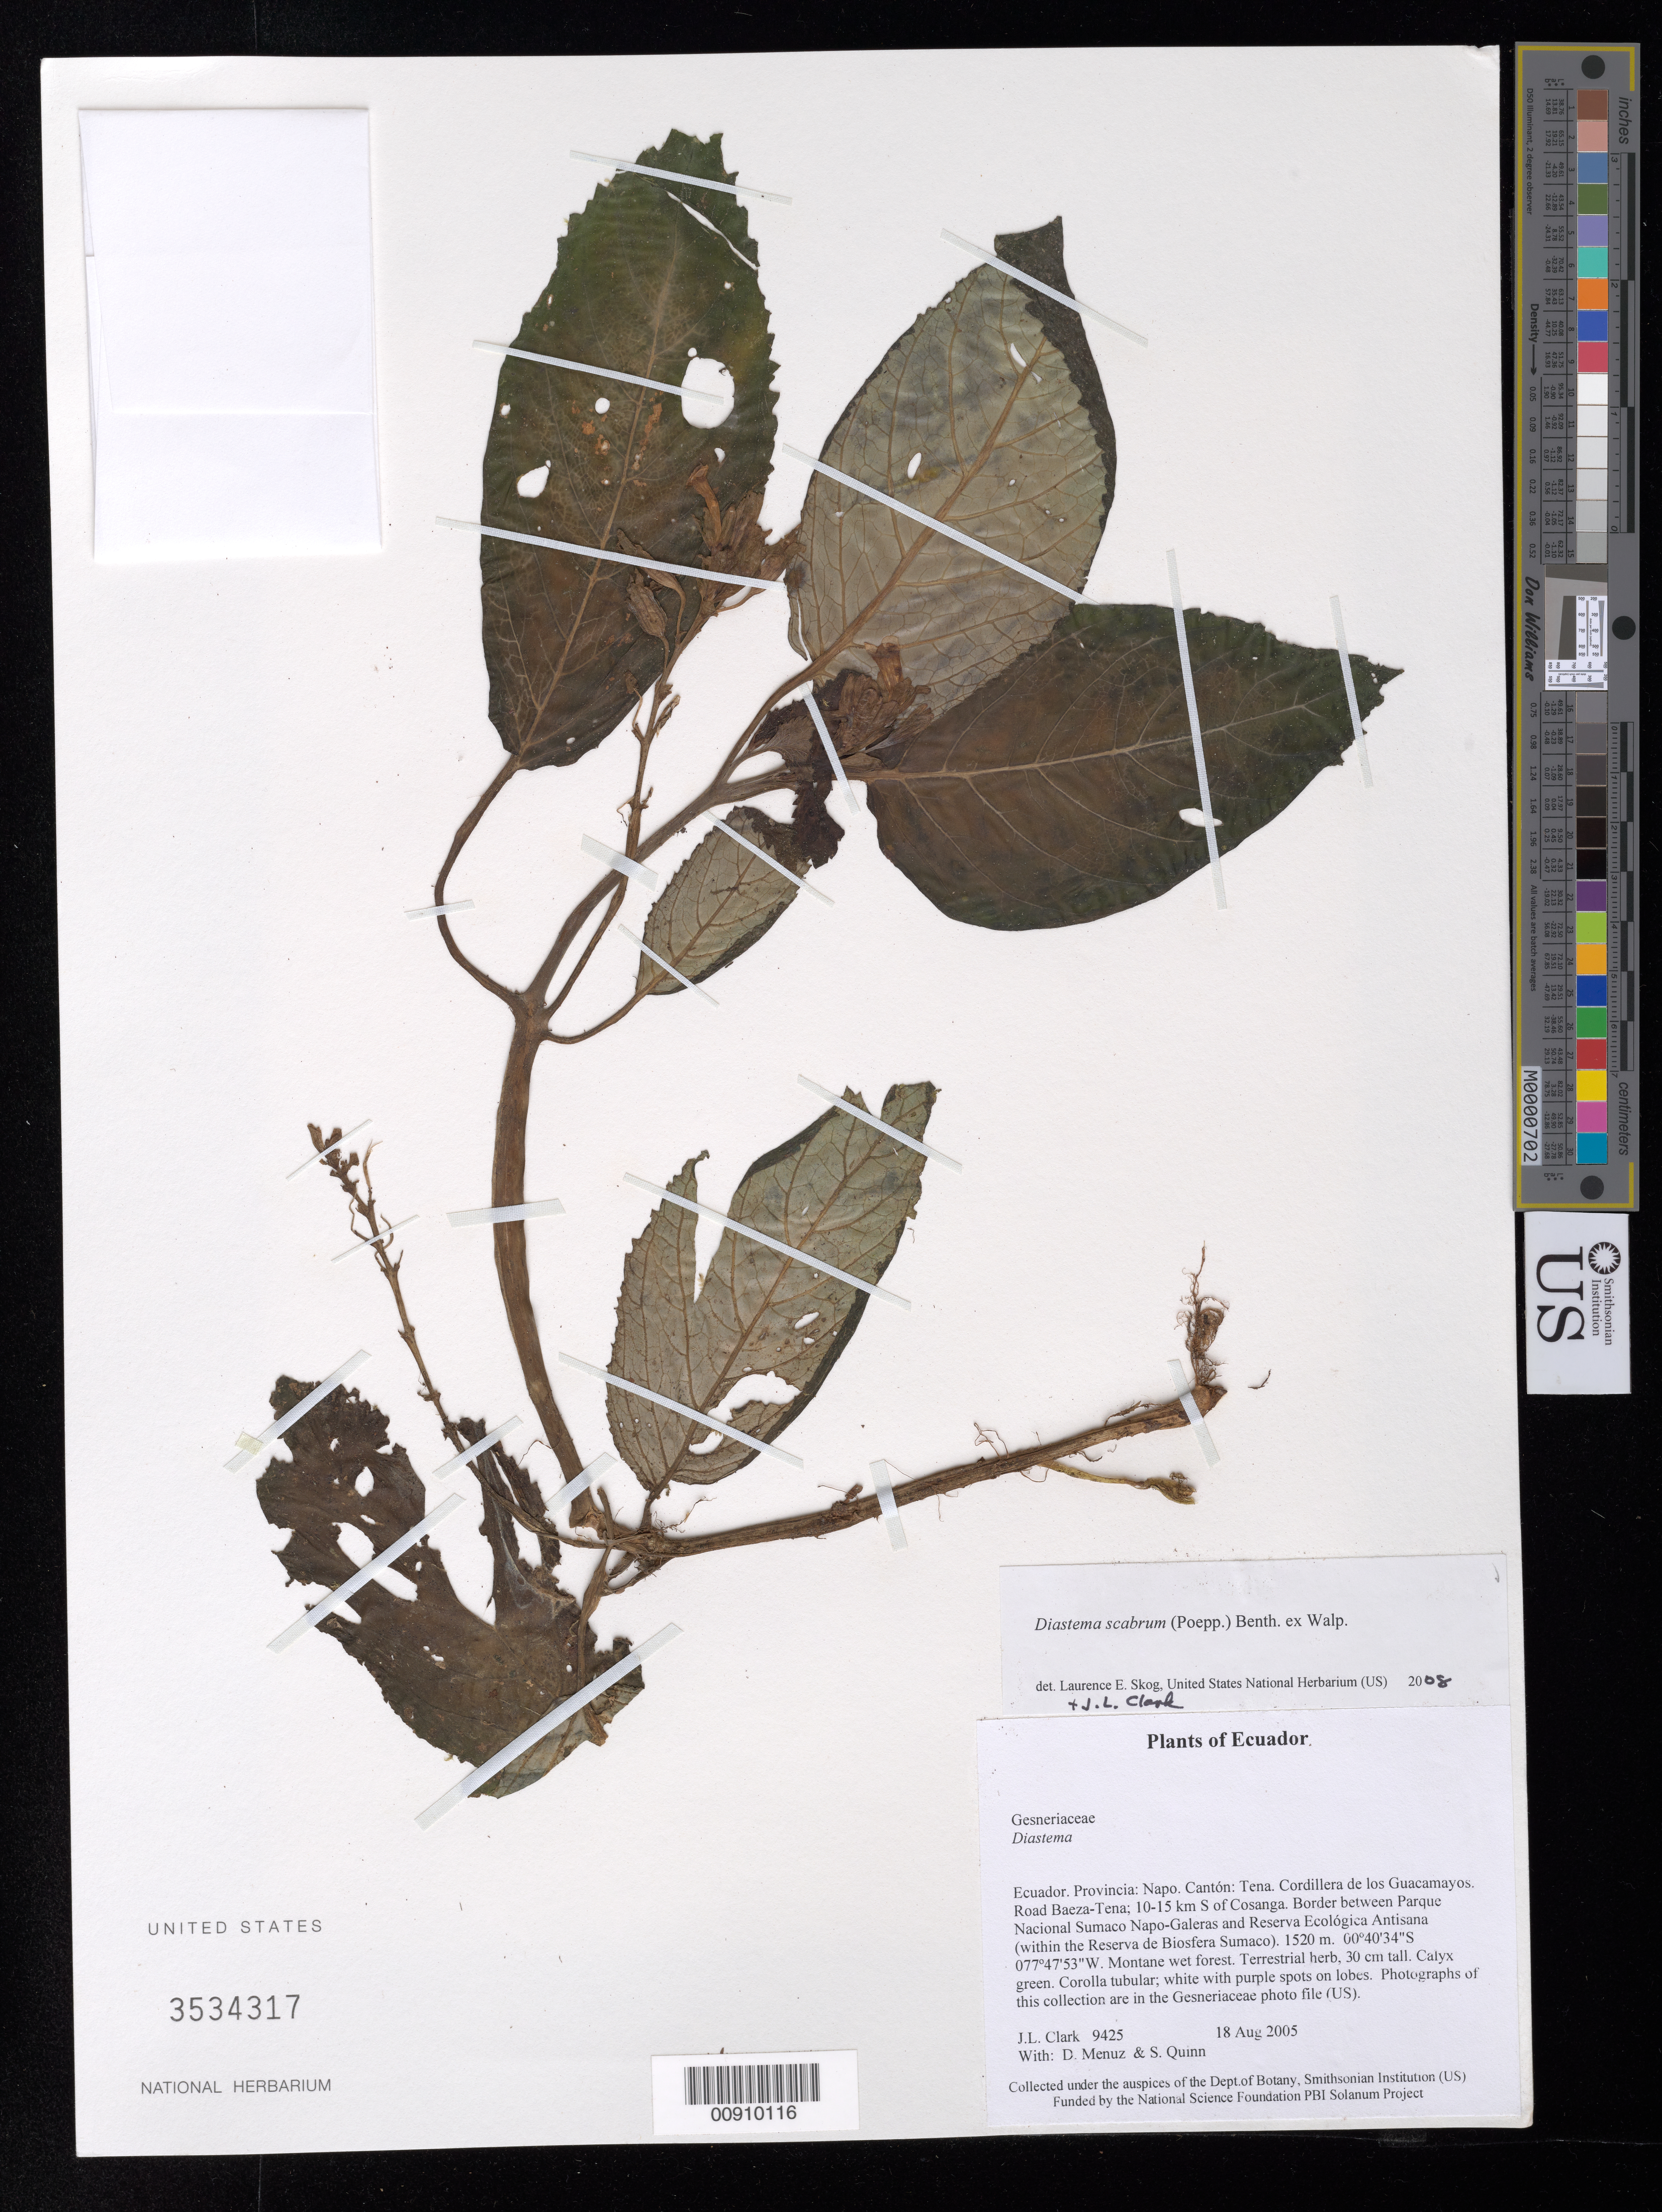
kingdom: Plantae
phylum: Tracheophyta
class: Magnoliopsida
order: Lamiales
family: Gesneriaceae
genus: Diastema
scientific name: Diastema scabrum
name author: (Poepp.) Benth. ex Walp.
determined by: Clark, J. L.; Skog, Laurence E.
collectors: J. L. Clark, D. Menuz & S. Quinn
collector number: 9425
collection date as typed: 18 Aug 2005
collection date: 2005-08-18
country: Ecuador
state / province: Napo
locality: Tena. Cordillera de los Guacamayos. Road Baeza-Tena; 10-15 km S of Cosanga. Border between Parque Nacional Sumaco Napo-Galeras and Reserva Ecológica Antisana (within the Reserva de Biosfera Sumaco).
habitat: Montane wet forest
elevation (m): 1520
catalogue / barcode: US 3534317